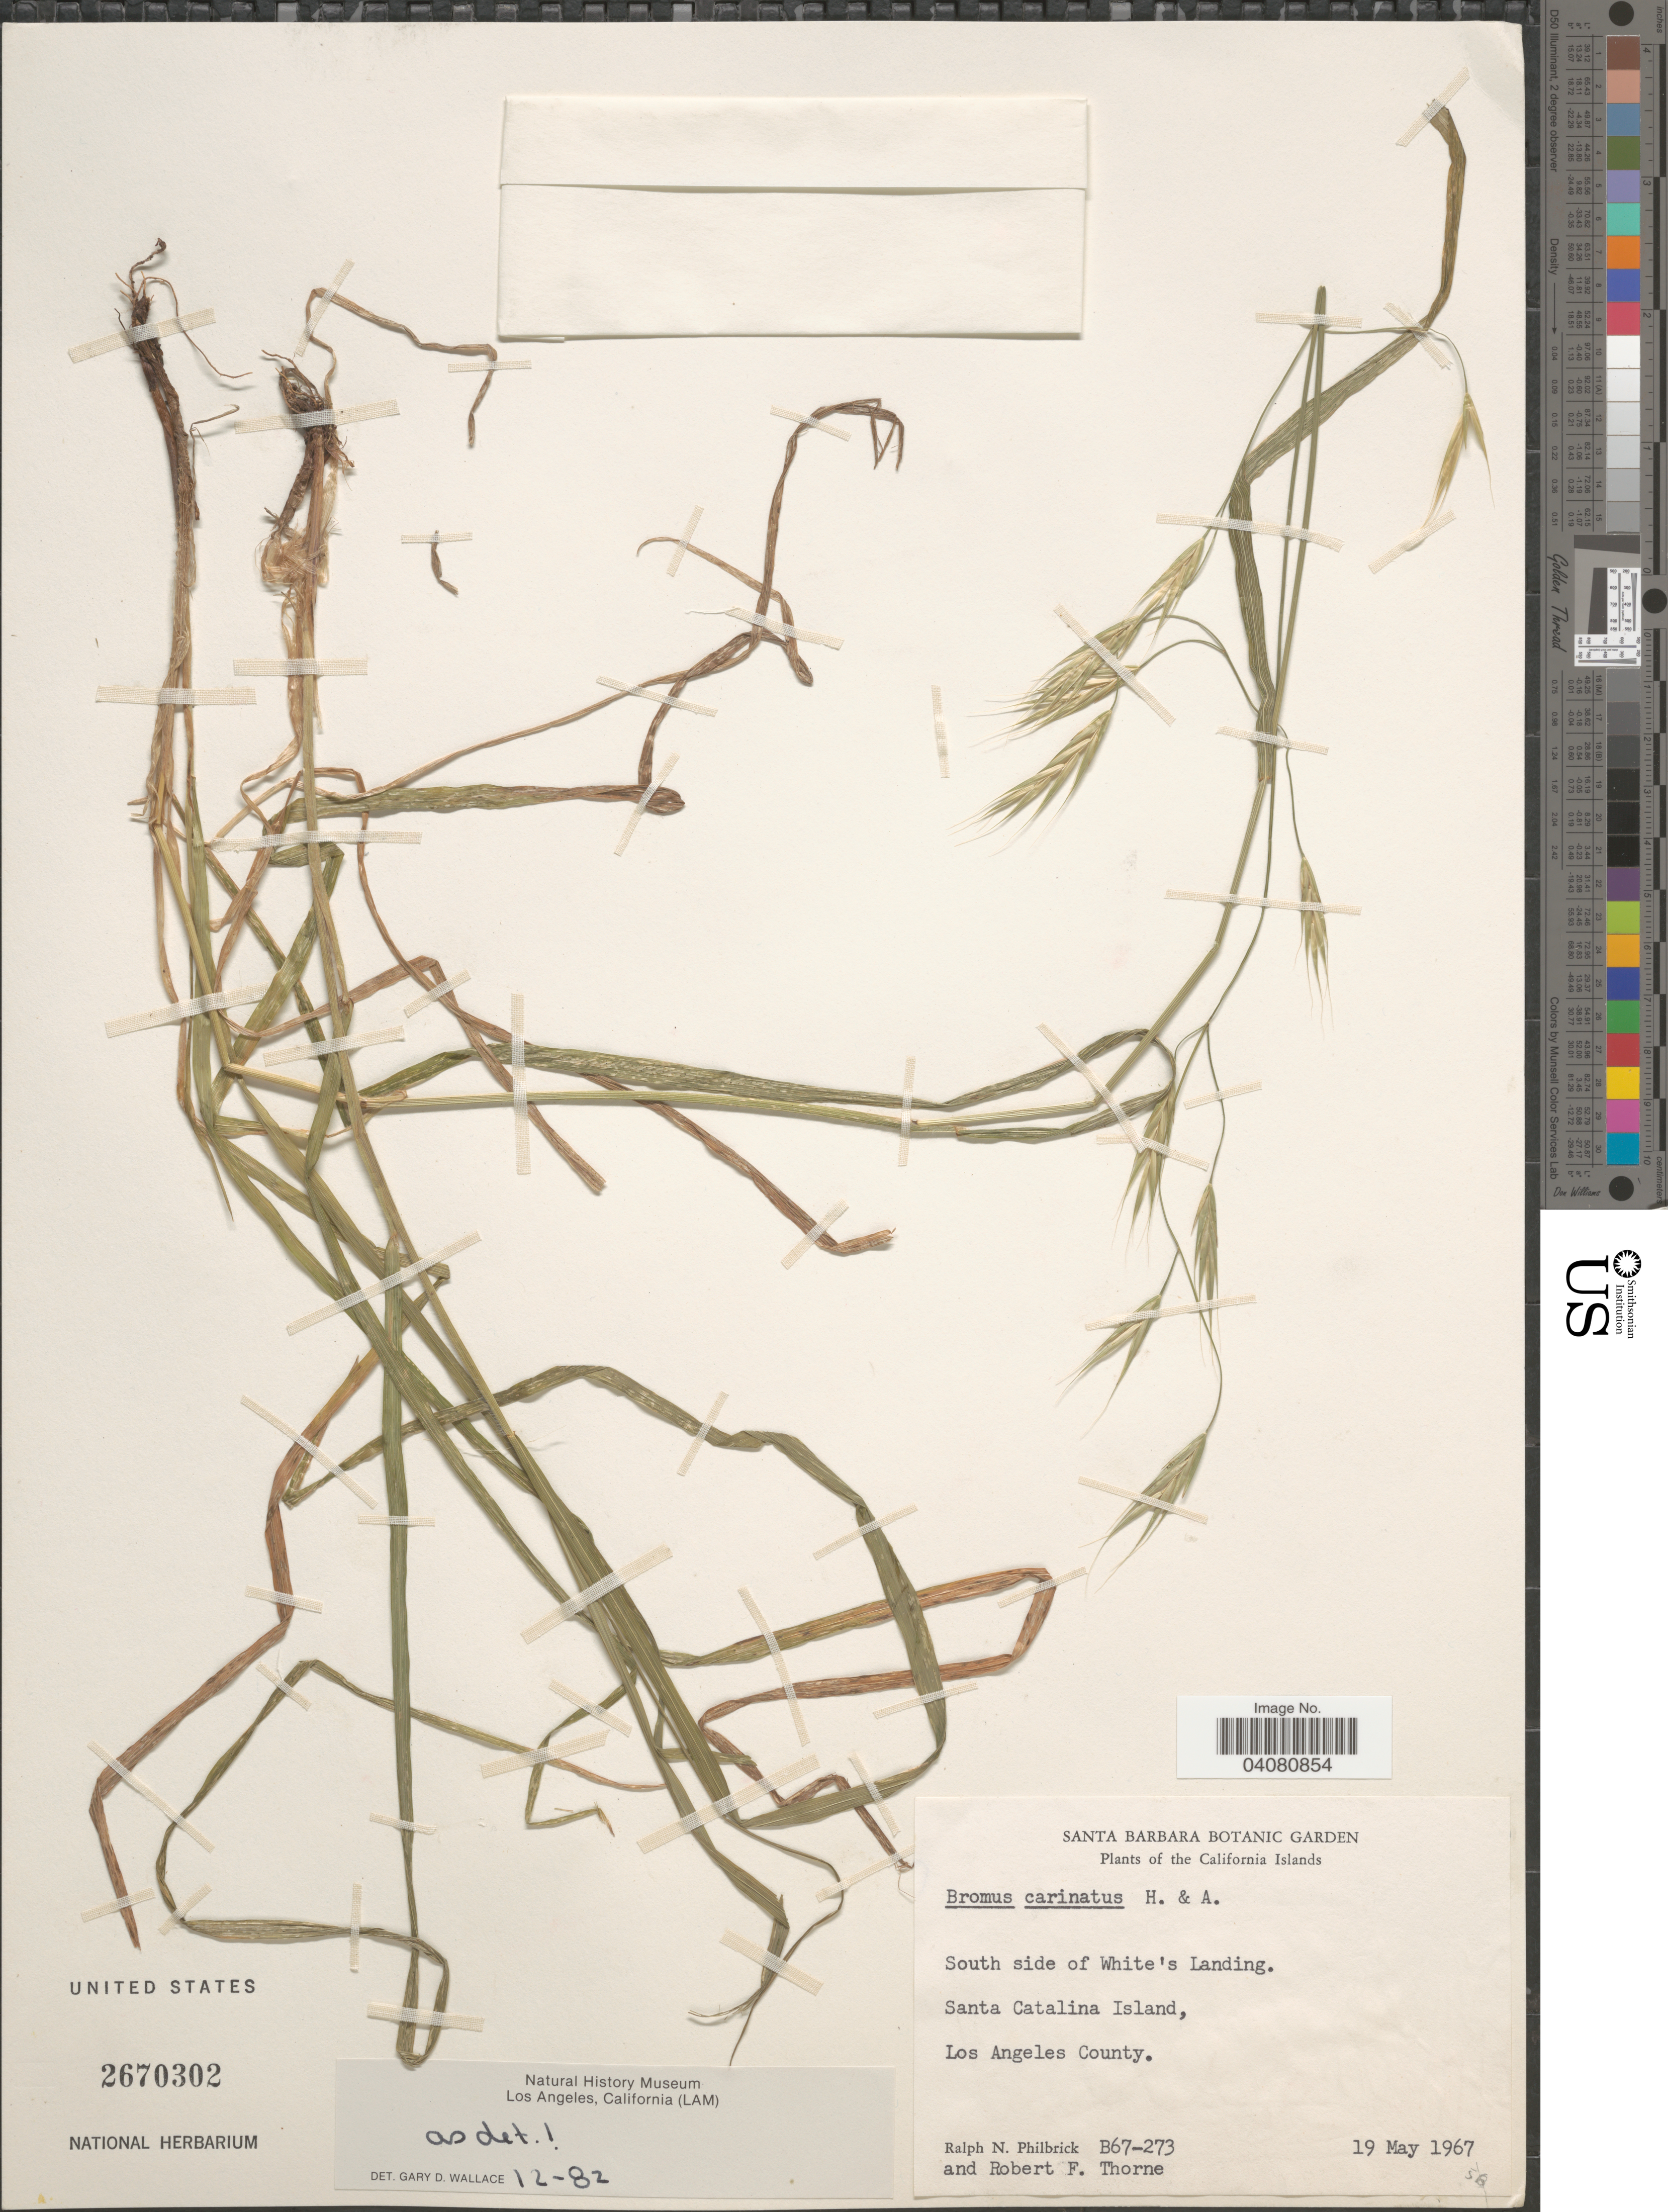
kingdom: Plantae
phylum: Tracheophyta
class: Liliopsida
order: Poales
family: Poaceae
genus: Bromus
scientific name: Bromus carinatus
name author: Hook. & Arn.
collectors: R. Philbrick & R. F. Thorne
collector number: B67-273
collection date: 1967-05-19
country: United States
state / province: California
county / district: Los Angeles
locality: California Islands. South side of White's Landing. Santa Catalina Island, Los Angeles County.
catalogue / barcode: US 2670302